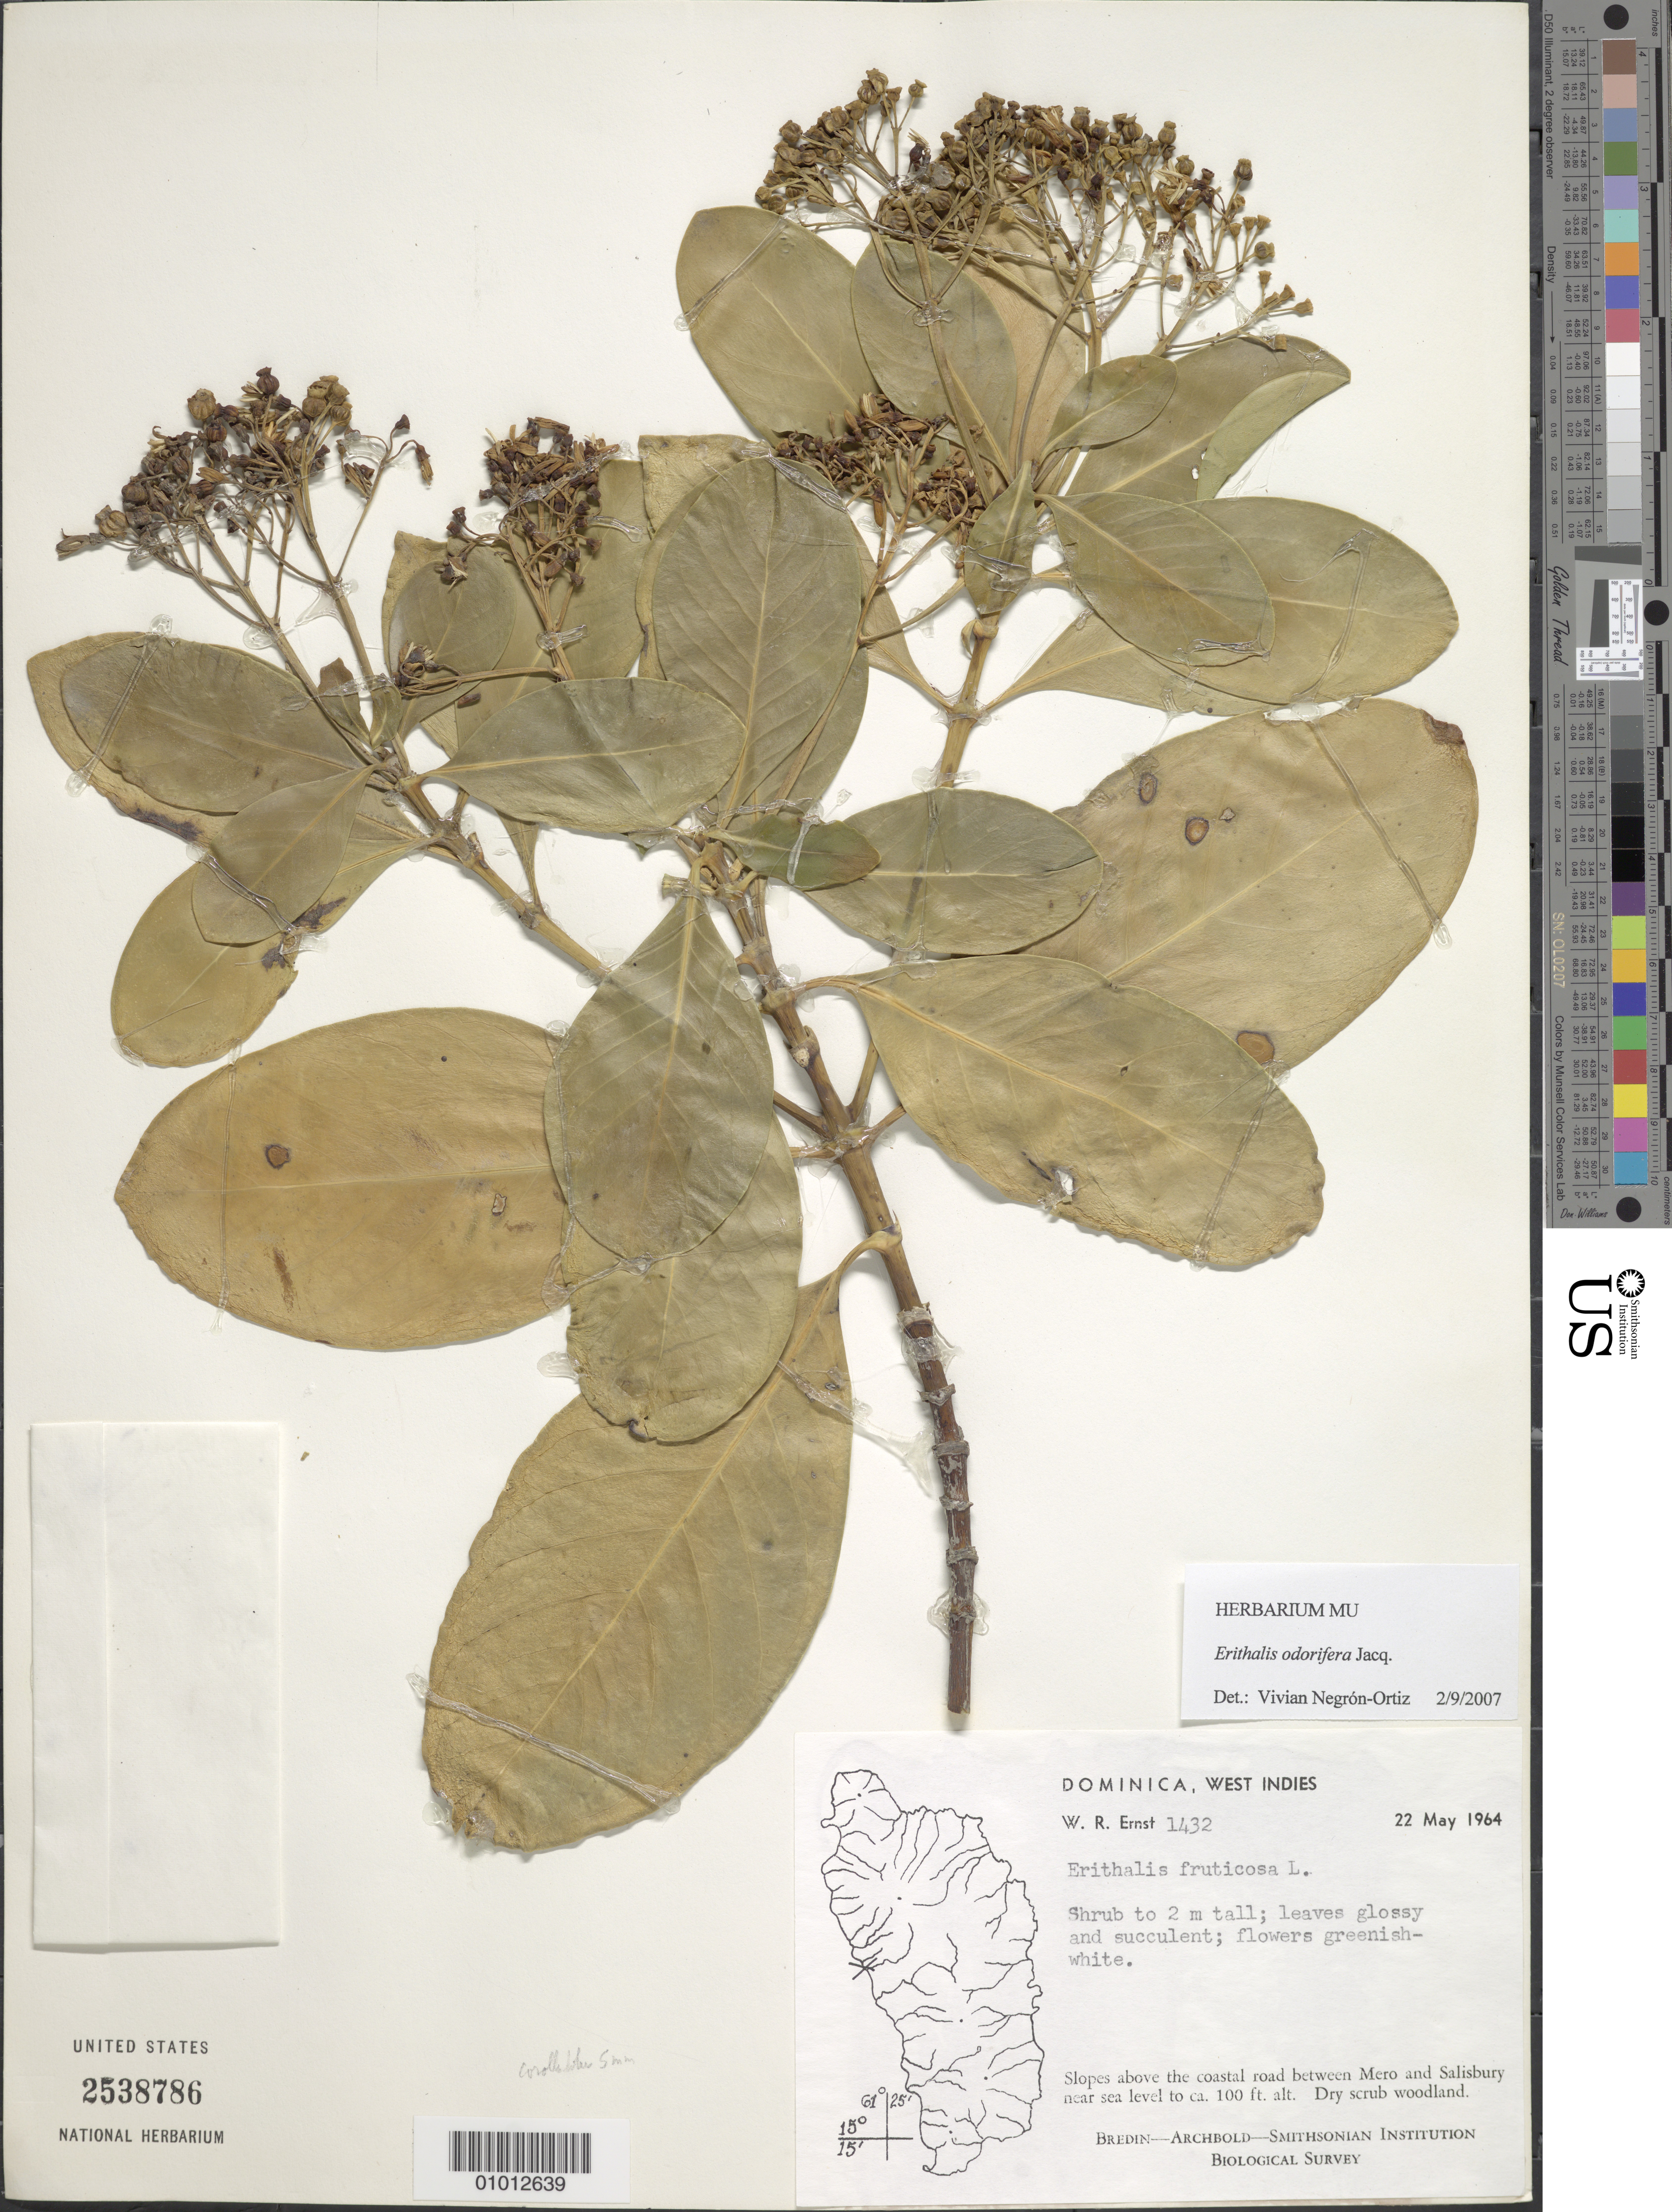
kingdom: Plantae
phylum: Tracheophyta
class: Magnoliopsida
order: Gentianales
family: Rubiaceae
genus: Erithalis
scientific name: Erithalis odorifera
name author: Jacq.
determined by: Negrón-Ortiz, V.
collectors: W. R. Ernst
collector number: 1432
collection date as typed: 22 May 1964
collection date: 1964-05-22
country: Dominica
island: Dominica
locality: Coastal road between Mero and Salisbury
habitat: Dry scrub woodland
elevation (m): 0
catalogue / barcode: US 2538786